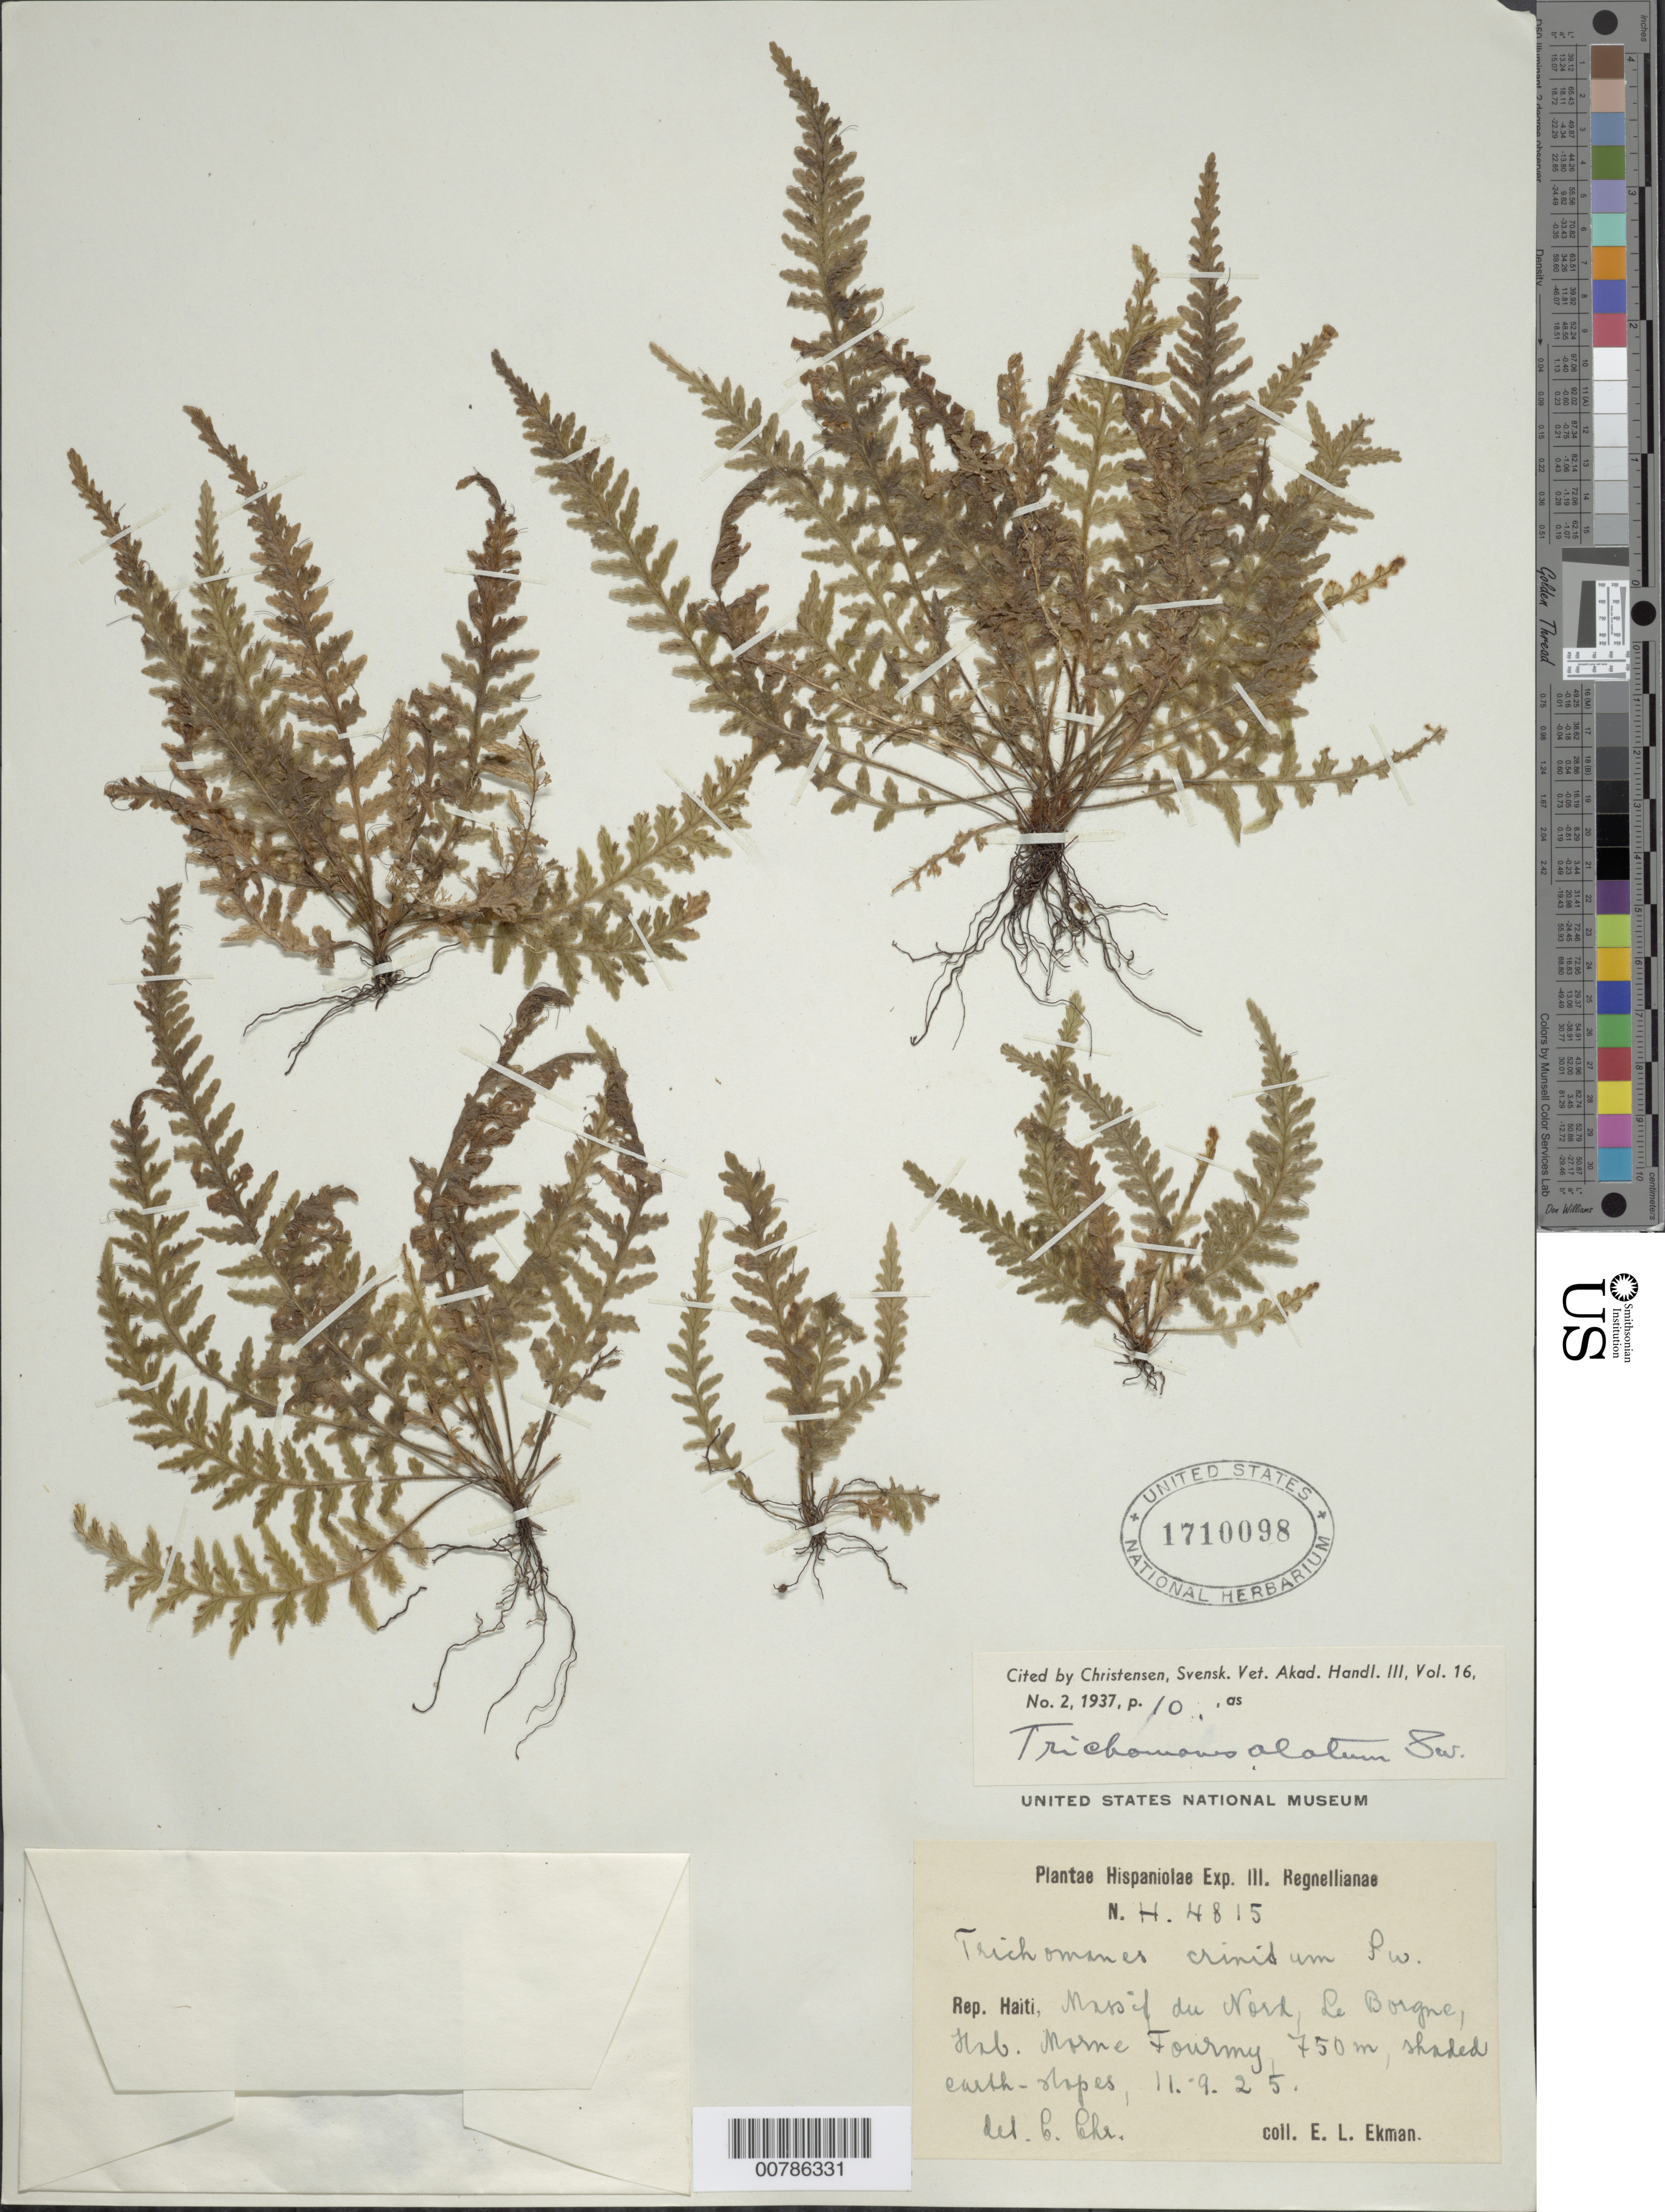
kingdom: Plantae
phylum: Tracheophyta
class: Polypodiopsida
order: Hymenophyllales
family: Hymenophyllaceae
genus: Trichomanes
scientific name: Trichomanes alatum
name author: Sw.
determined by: Christensen, C. F. A.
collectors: E. L. Ekman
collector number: H 4815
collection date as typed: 11 Sep 1925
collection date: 1925-09-11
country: Haiti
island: Hispaniola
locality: Massif du Nord, Le Borgne, Morne Fourmy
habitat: Shaded earth slopes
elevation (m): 750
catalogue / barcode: US 1710098